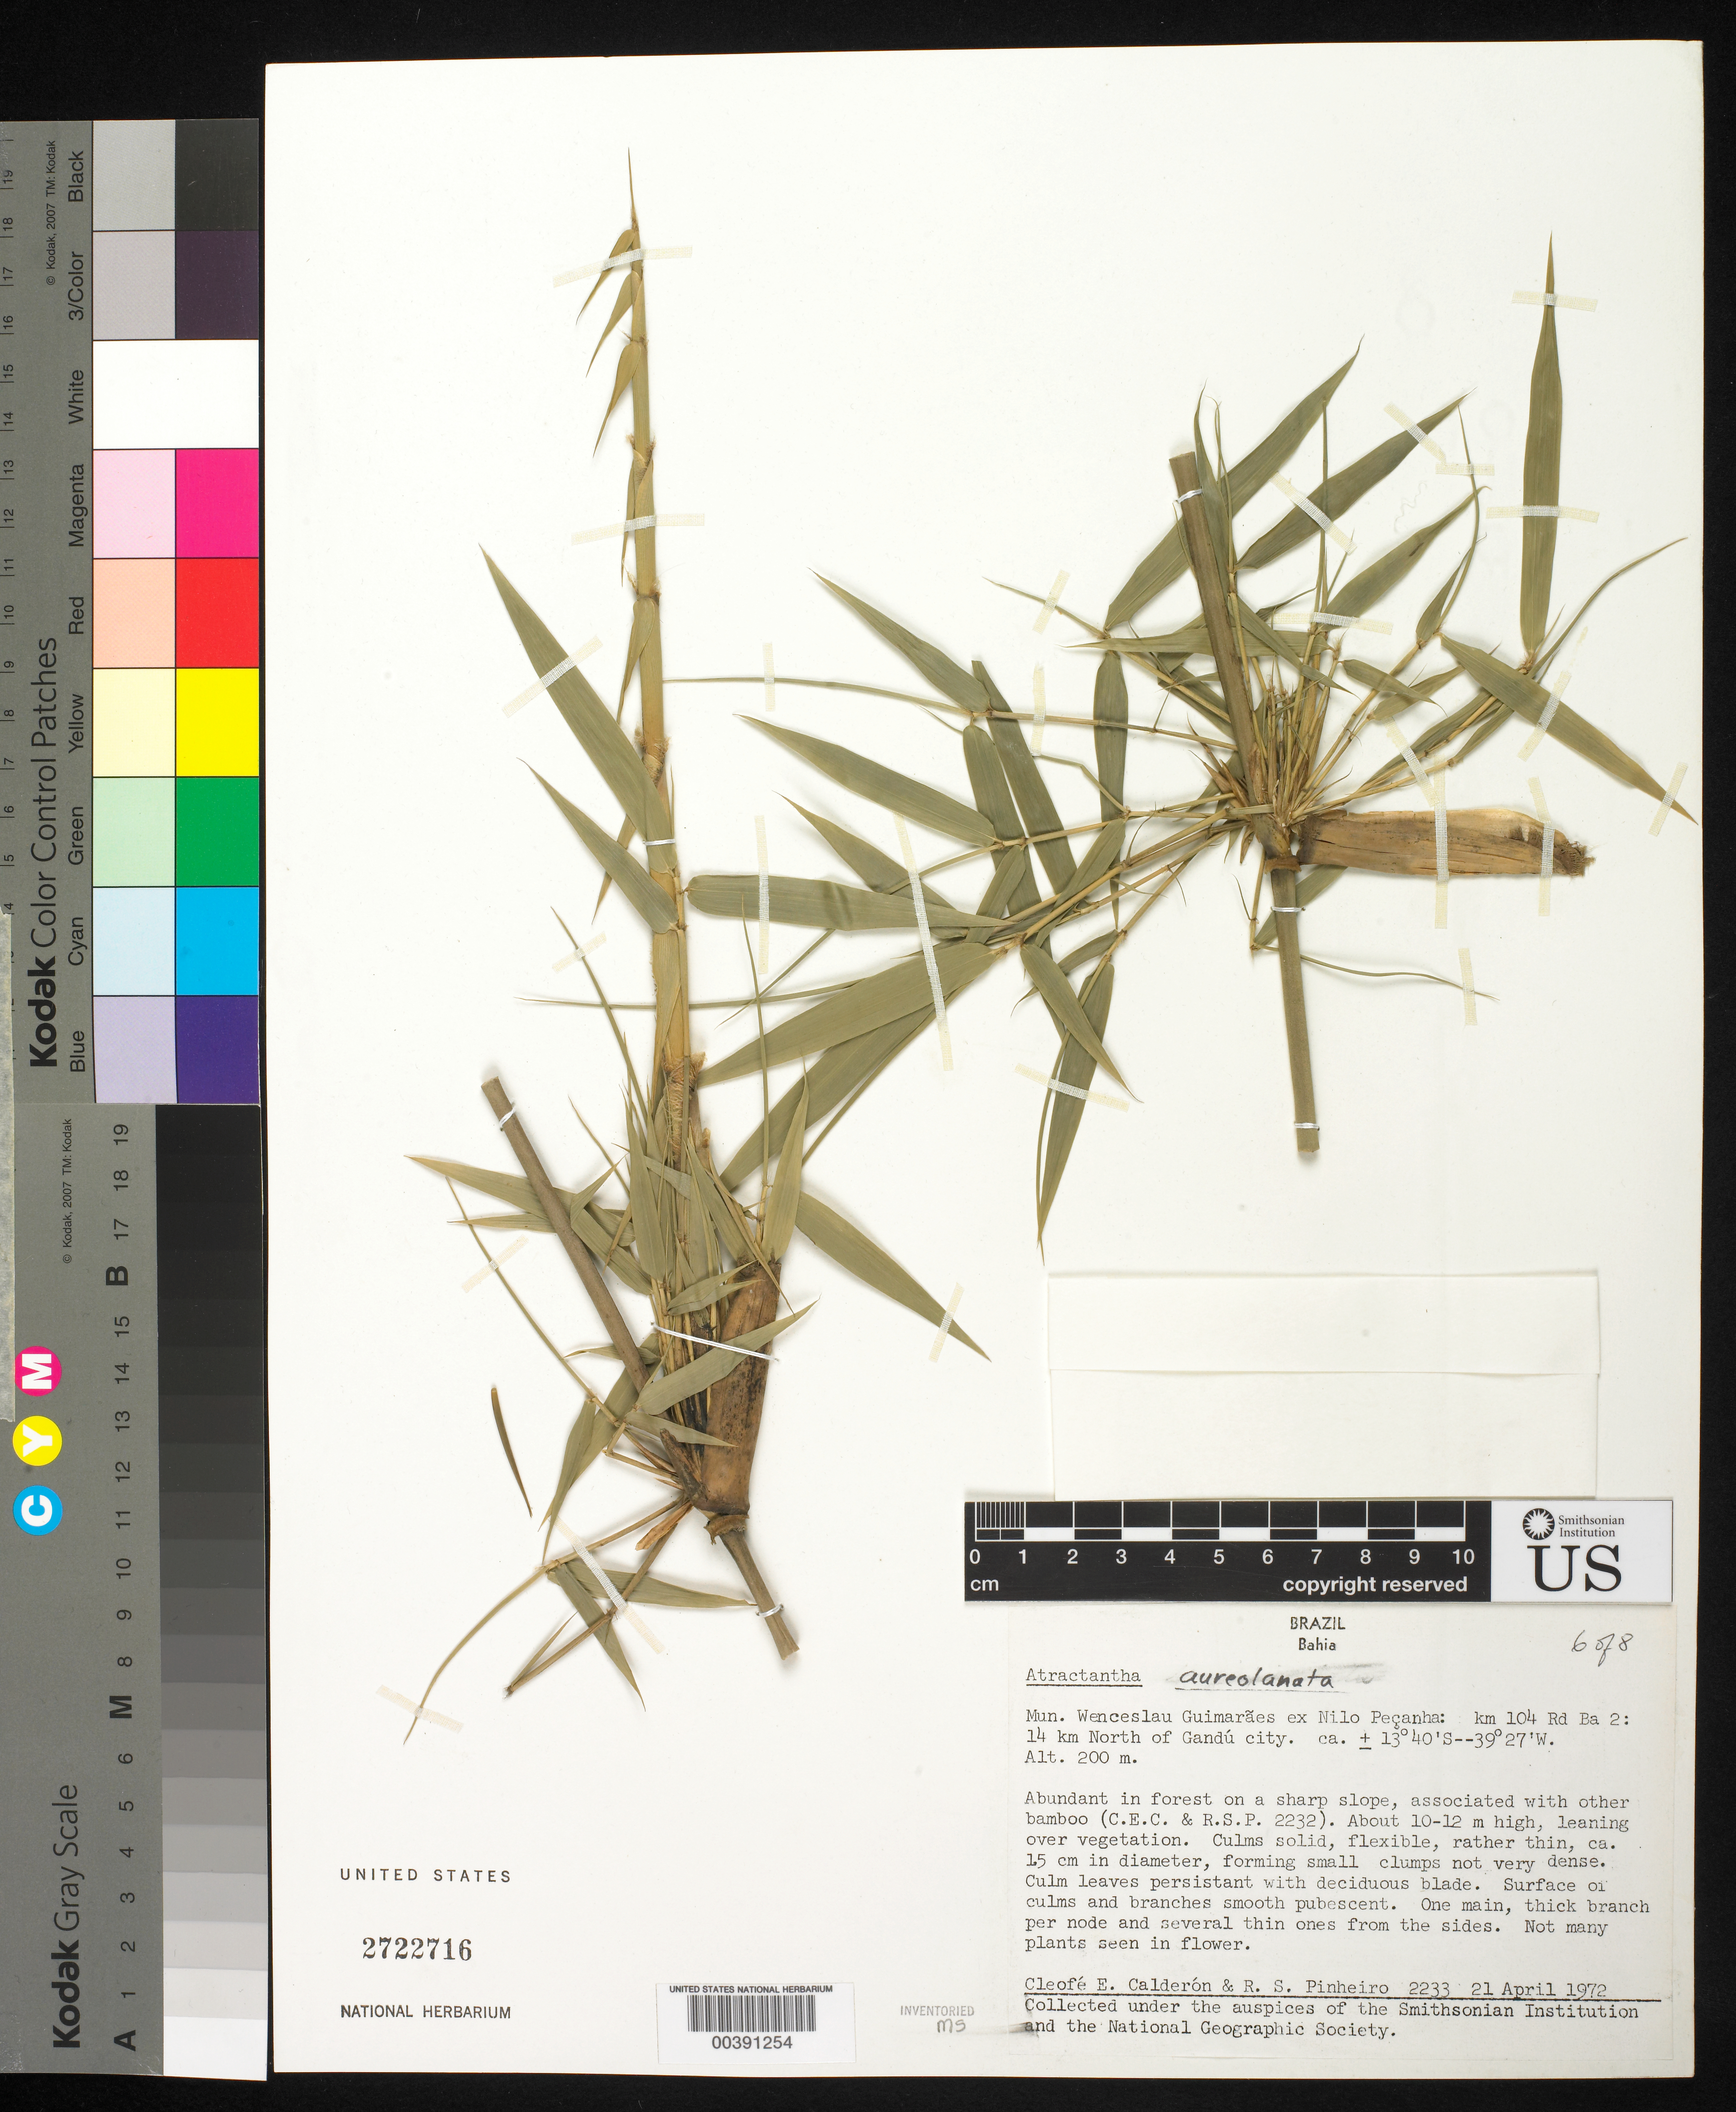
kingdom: Plantae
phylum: Tracheophyta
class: Liliopsida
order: Poales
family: Poaceae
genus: Atractantha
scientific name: Atractantha aureolanata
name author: Judz.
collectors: C. E. Calderón & R. S. Pinheiro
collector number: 2233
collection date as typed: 21 Apr 1972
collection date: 1972-04-21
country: Brazil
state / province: Bahia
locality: Wenceslau guimaraes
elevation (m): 200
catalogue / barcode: US 2722716